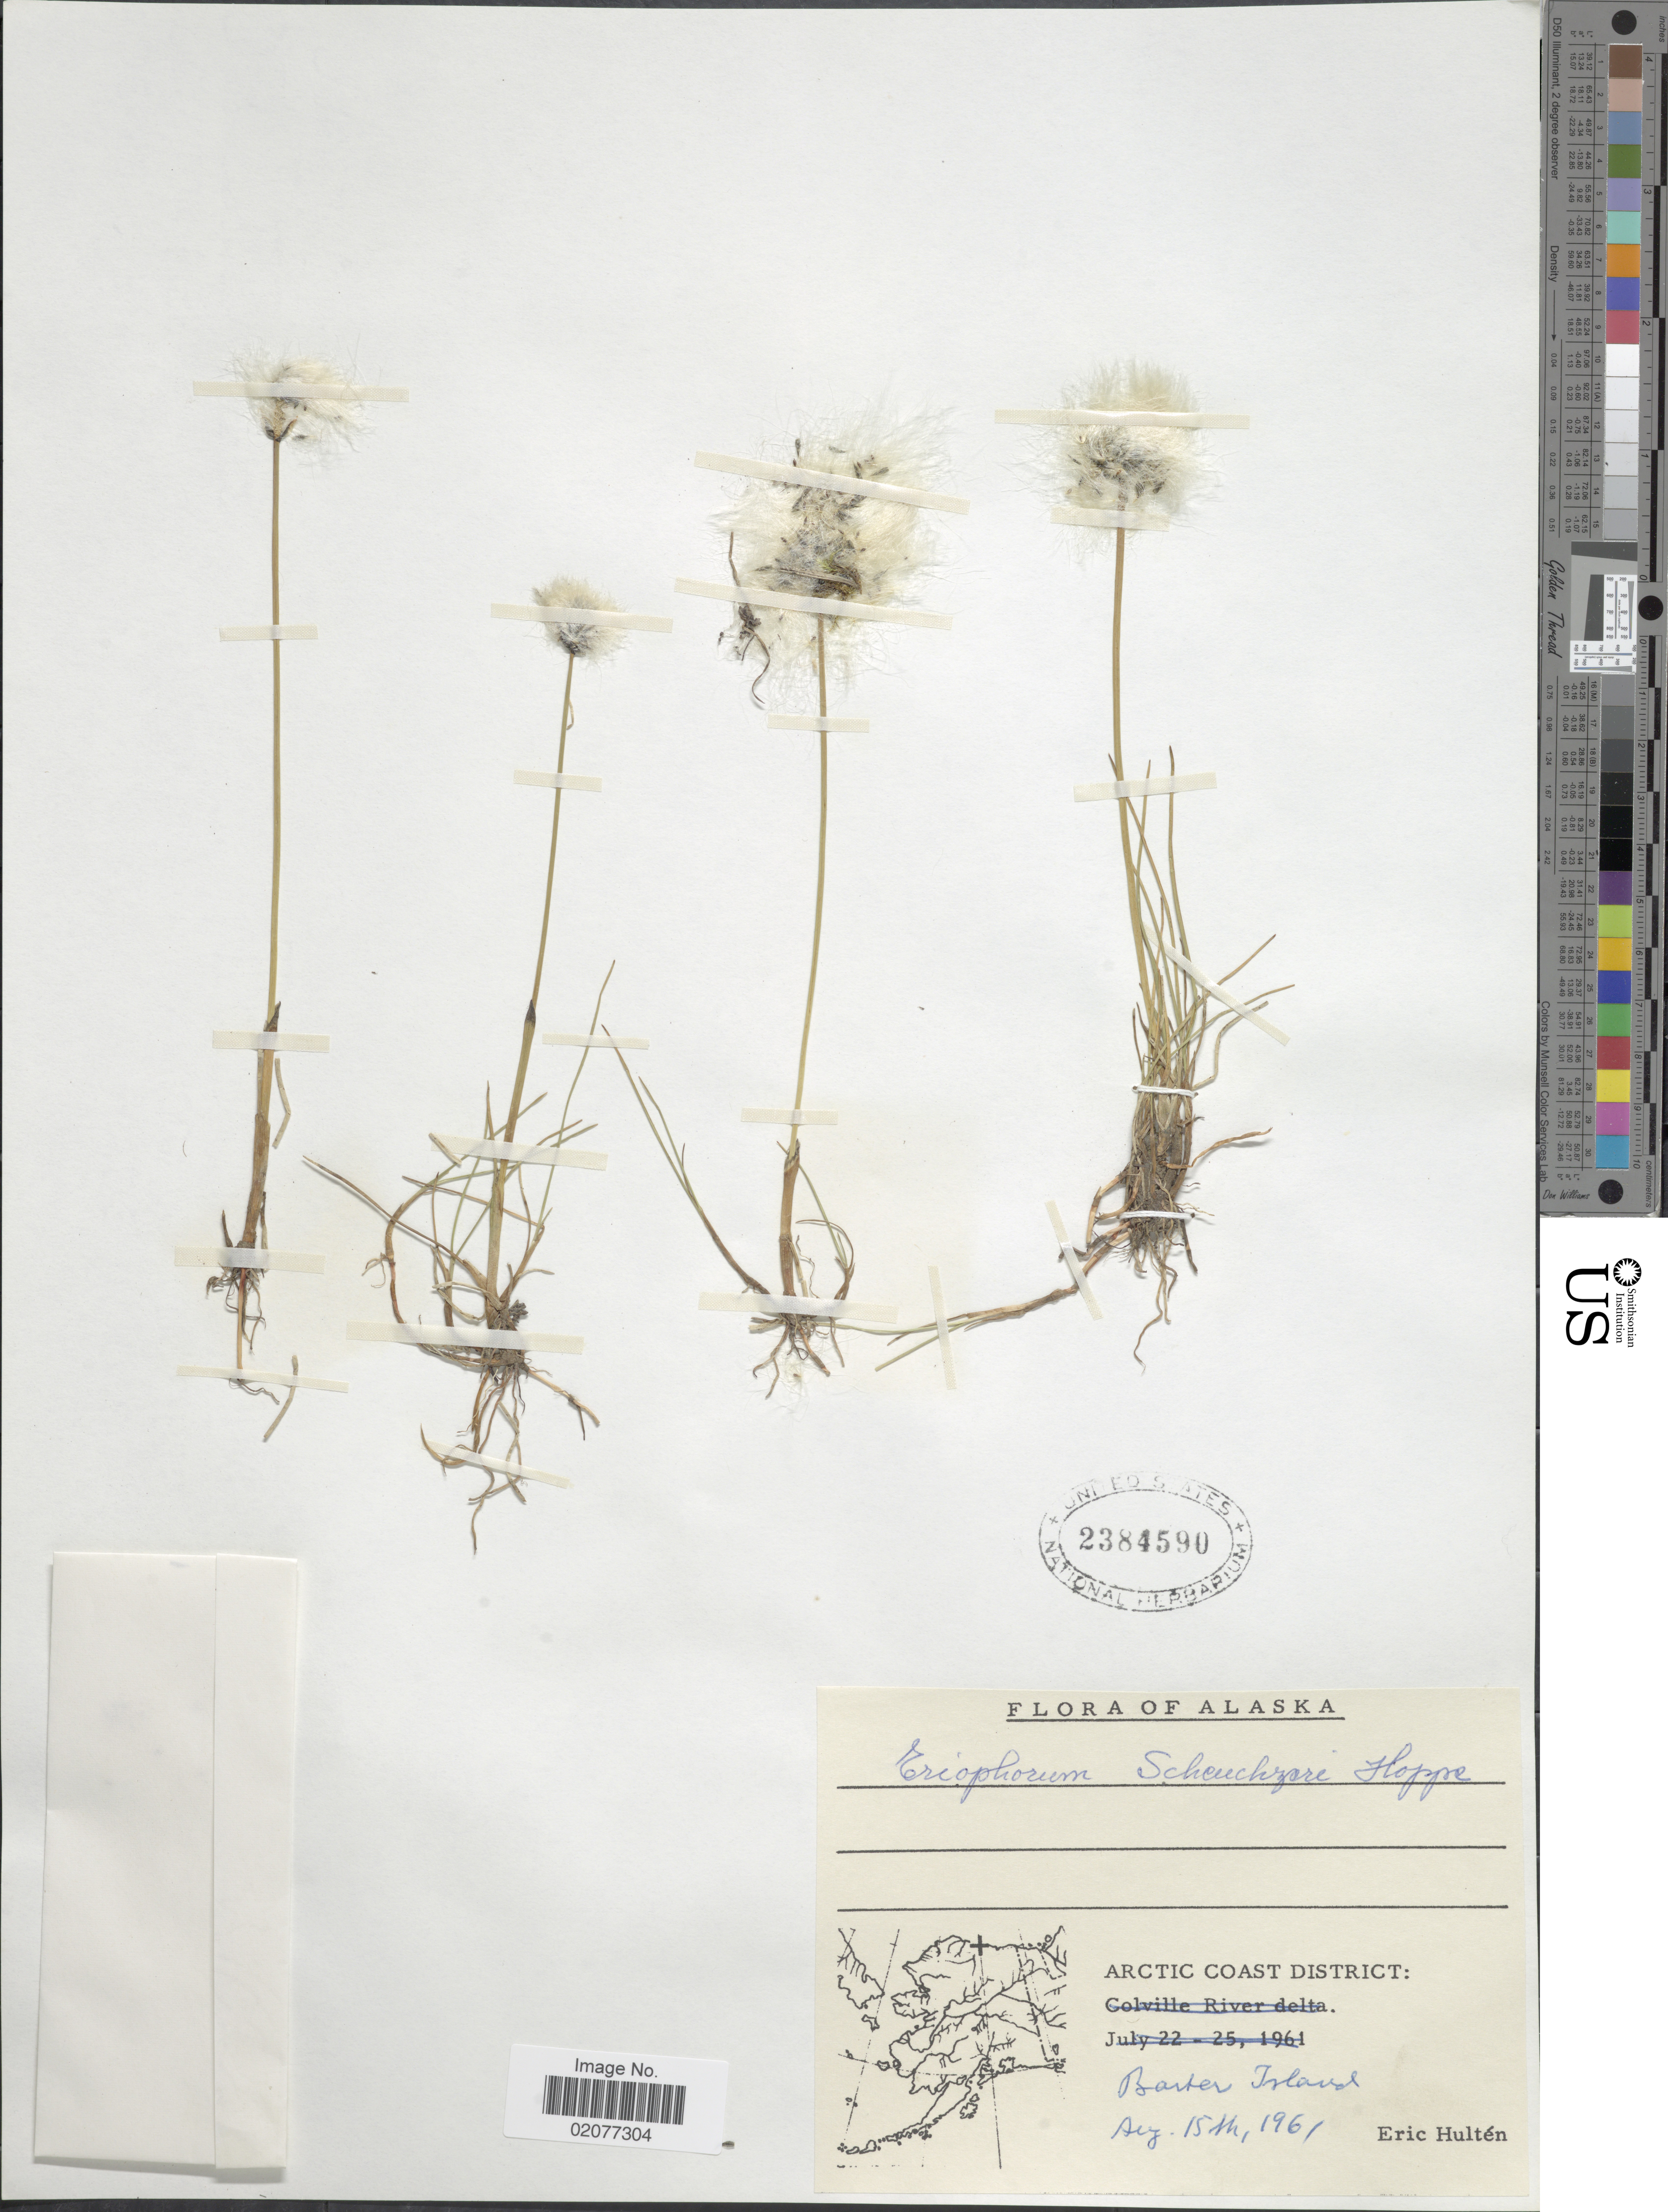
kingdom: Plantae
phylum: Tracheophyta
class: Liliopsida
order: Poales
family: Cyperaceae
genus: Eriophorum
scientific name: Eriophorum scheuchzeri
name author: Hoppe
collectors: E. G. Hultén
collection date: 1961-08-15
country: United States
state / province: Alaska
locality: Alaska. Arctic Coast District. Barter Island.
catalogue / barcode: US 2384590